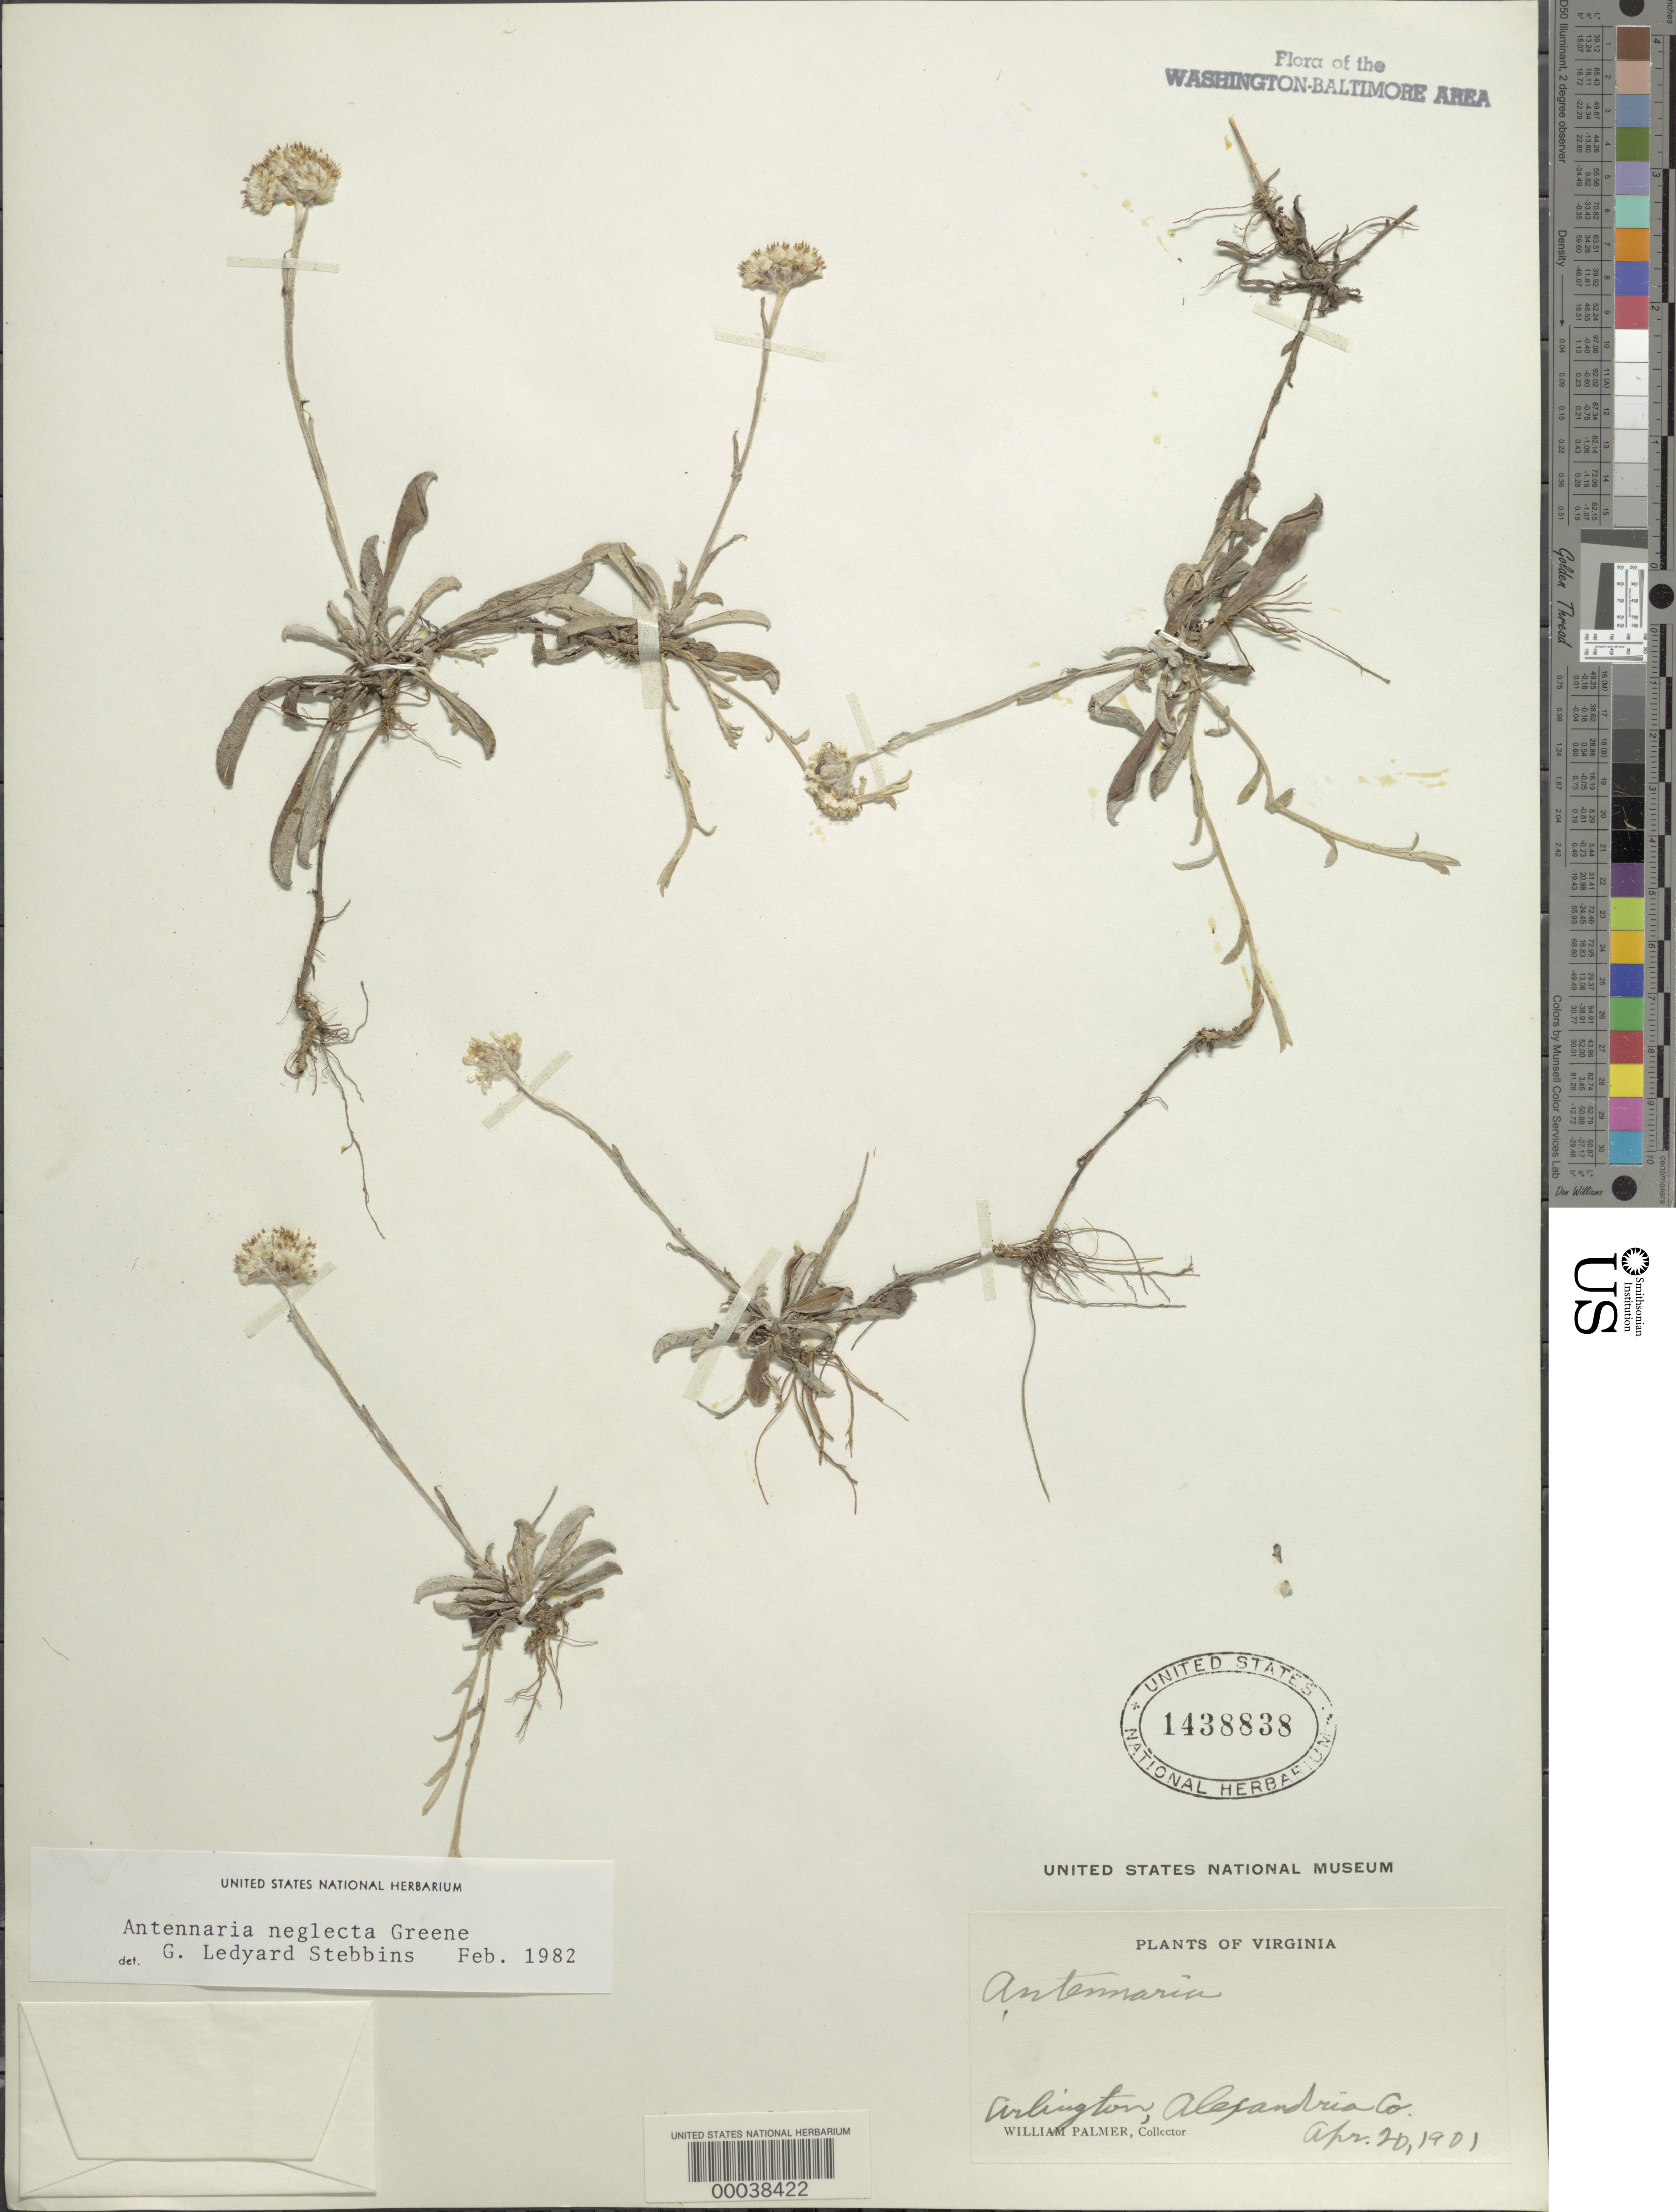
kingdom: Plantae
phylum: Tracheophyta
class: Magnoliopsida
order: Asterales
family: Asteraceae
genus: Antennaria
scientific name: Antennaria neglecta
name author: Greene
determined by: Stebbins, G. L.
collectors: W. Palmer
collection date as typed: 20 Apr 1901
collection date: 1901-04-20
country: United States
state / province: Virginia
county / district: Arlington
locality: Arlington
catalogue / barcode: US 1438838